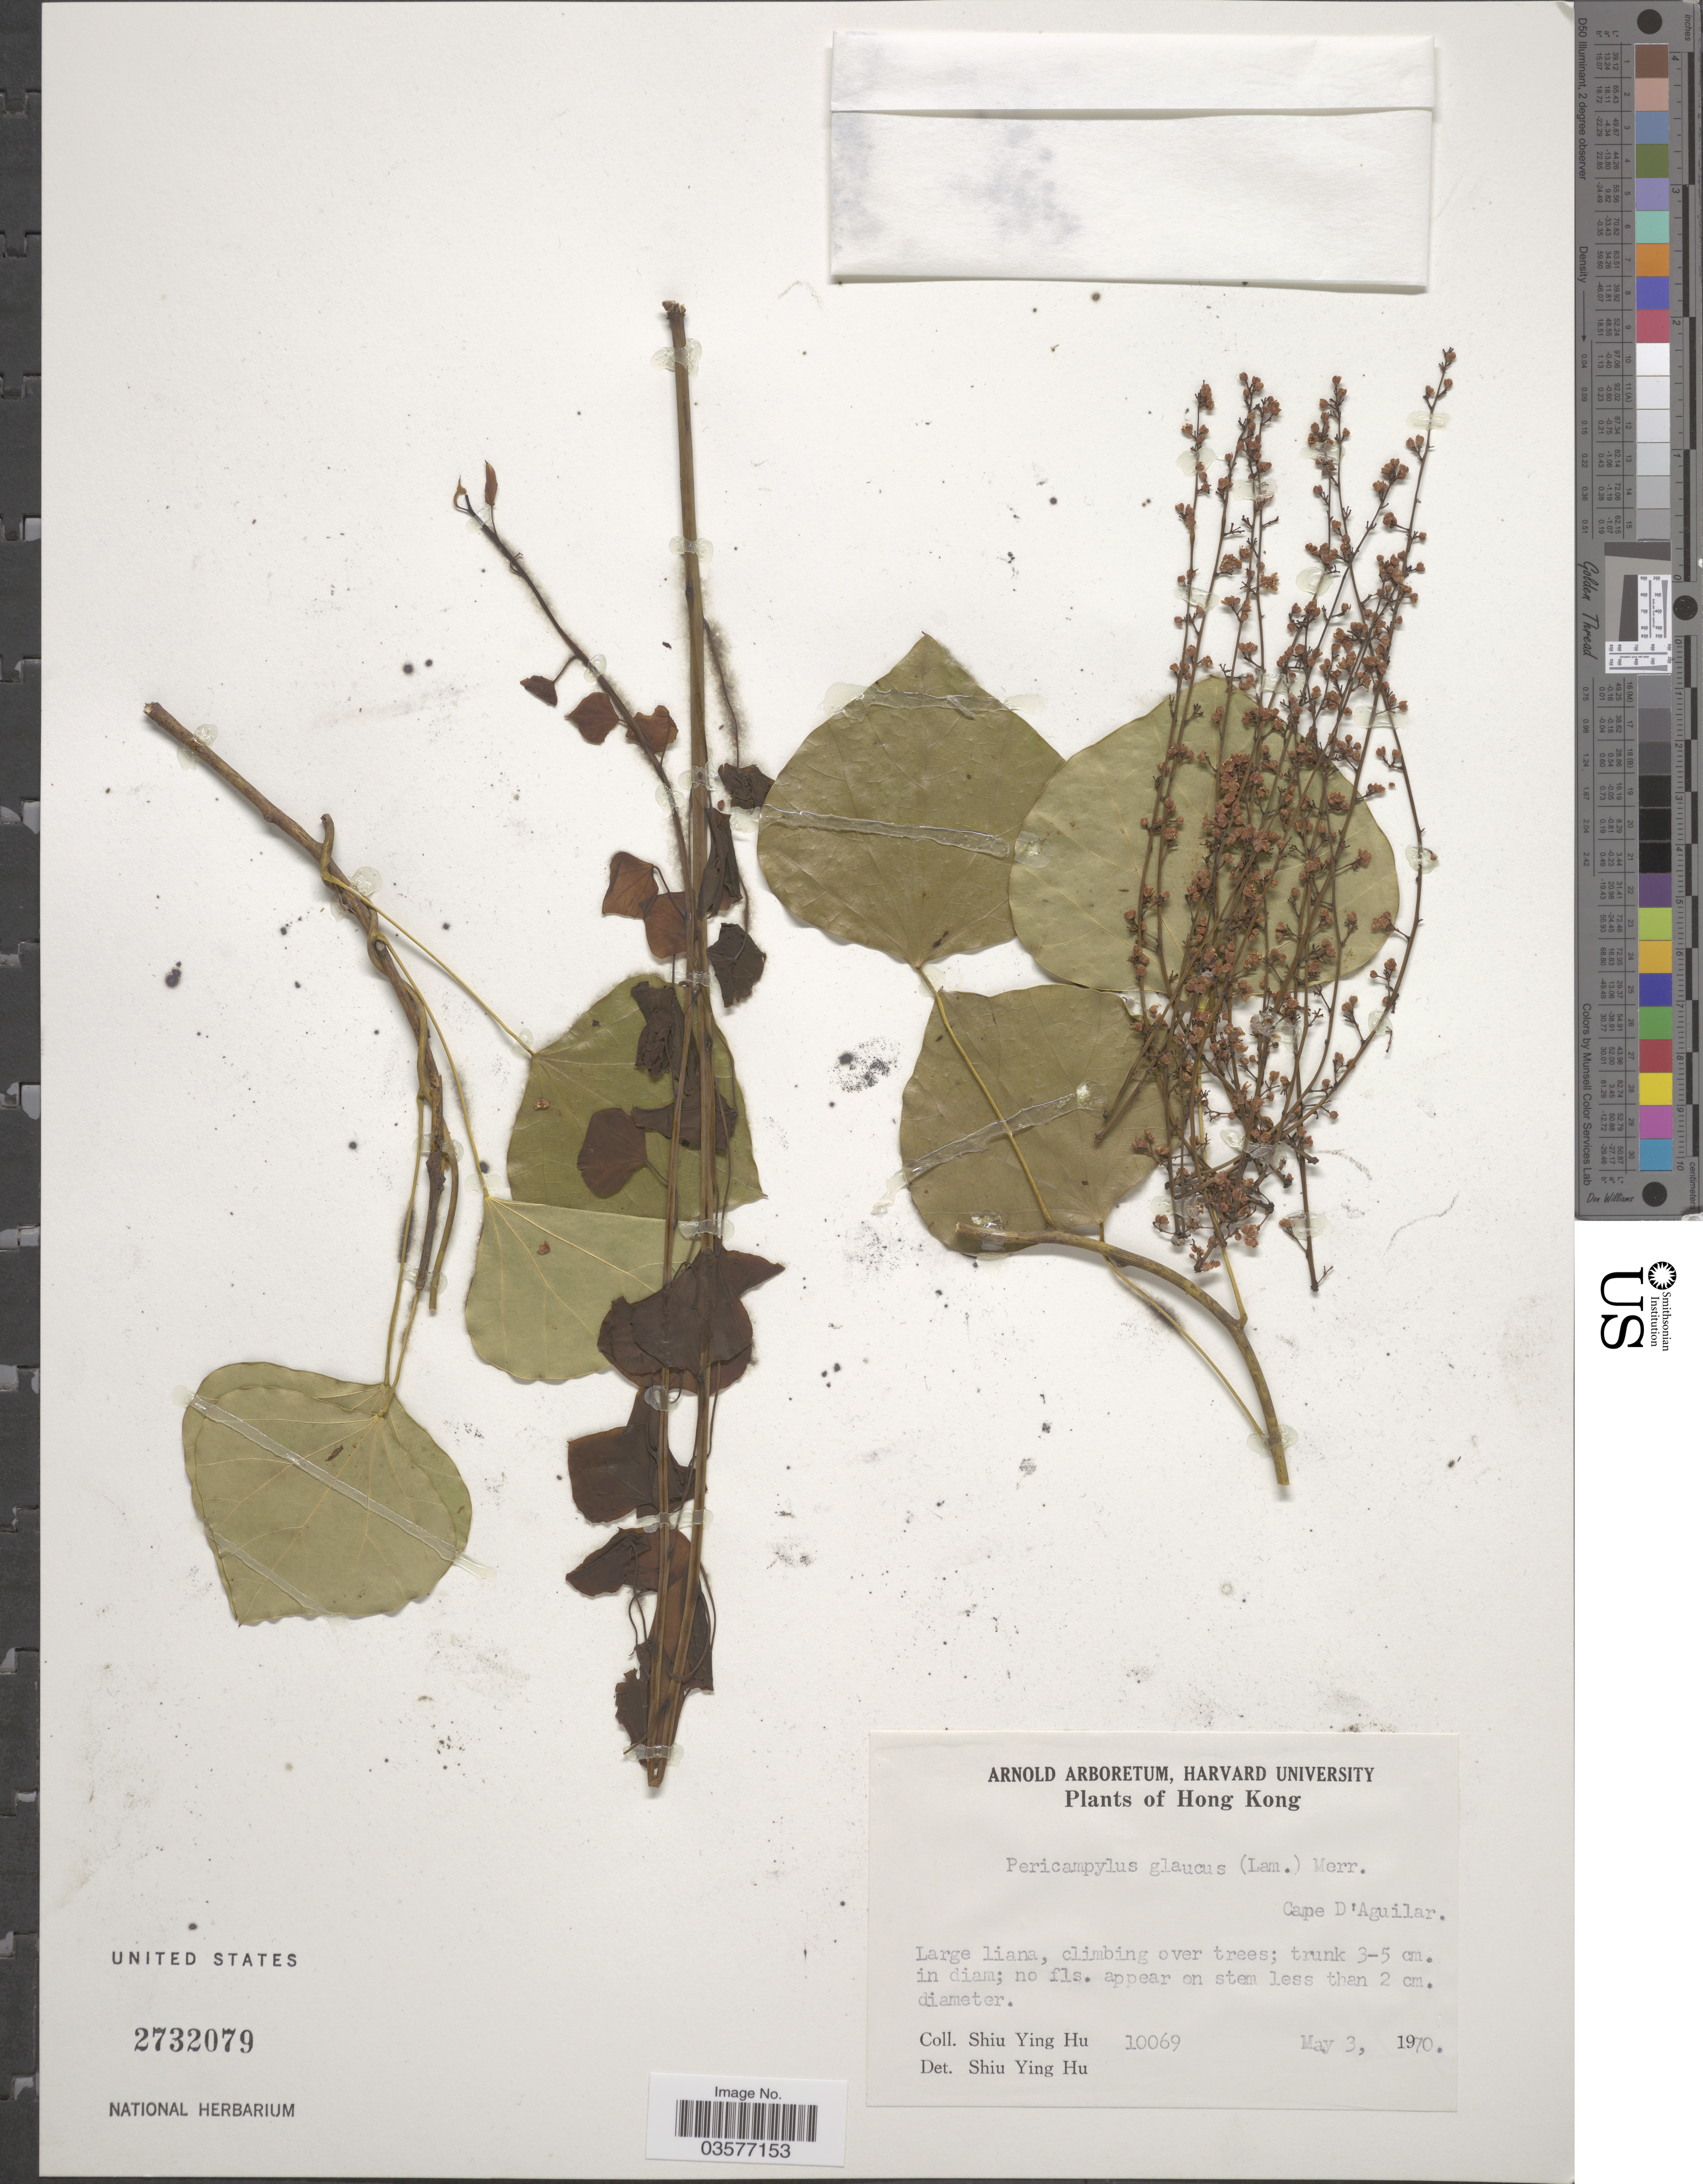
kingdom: Plantae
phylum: Tracheophyta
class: Magnoliopsida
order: Ranunculales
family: Menispermaceae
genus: Pericampylus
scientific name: Pericampylus glaucus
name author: (Lam.) Merr.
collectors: S. Y. Hu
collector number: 10069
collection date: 1970-05-03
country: China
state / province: Hong Kong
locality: Cape D'Aguilar.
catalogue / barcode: US 2732079